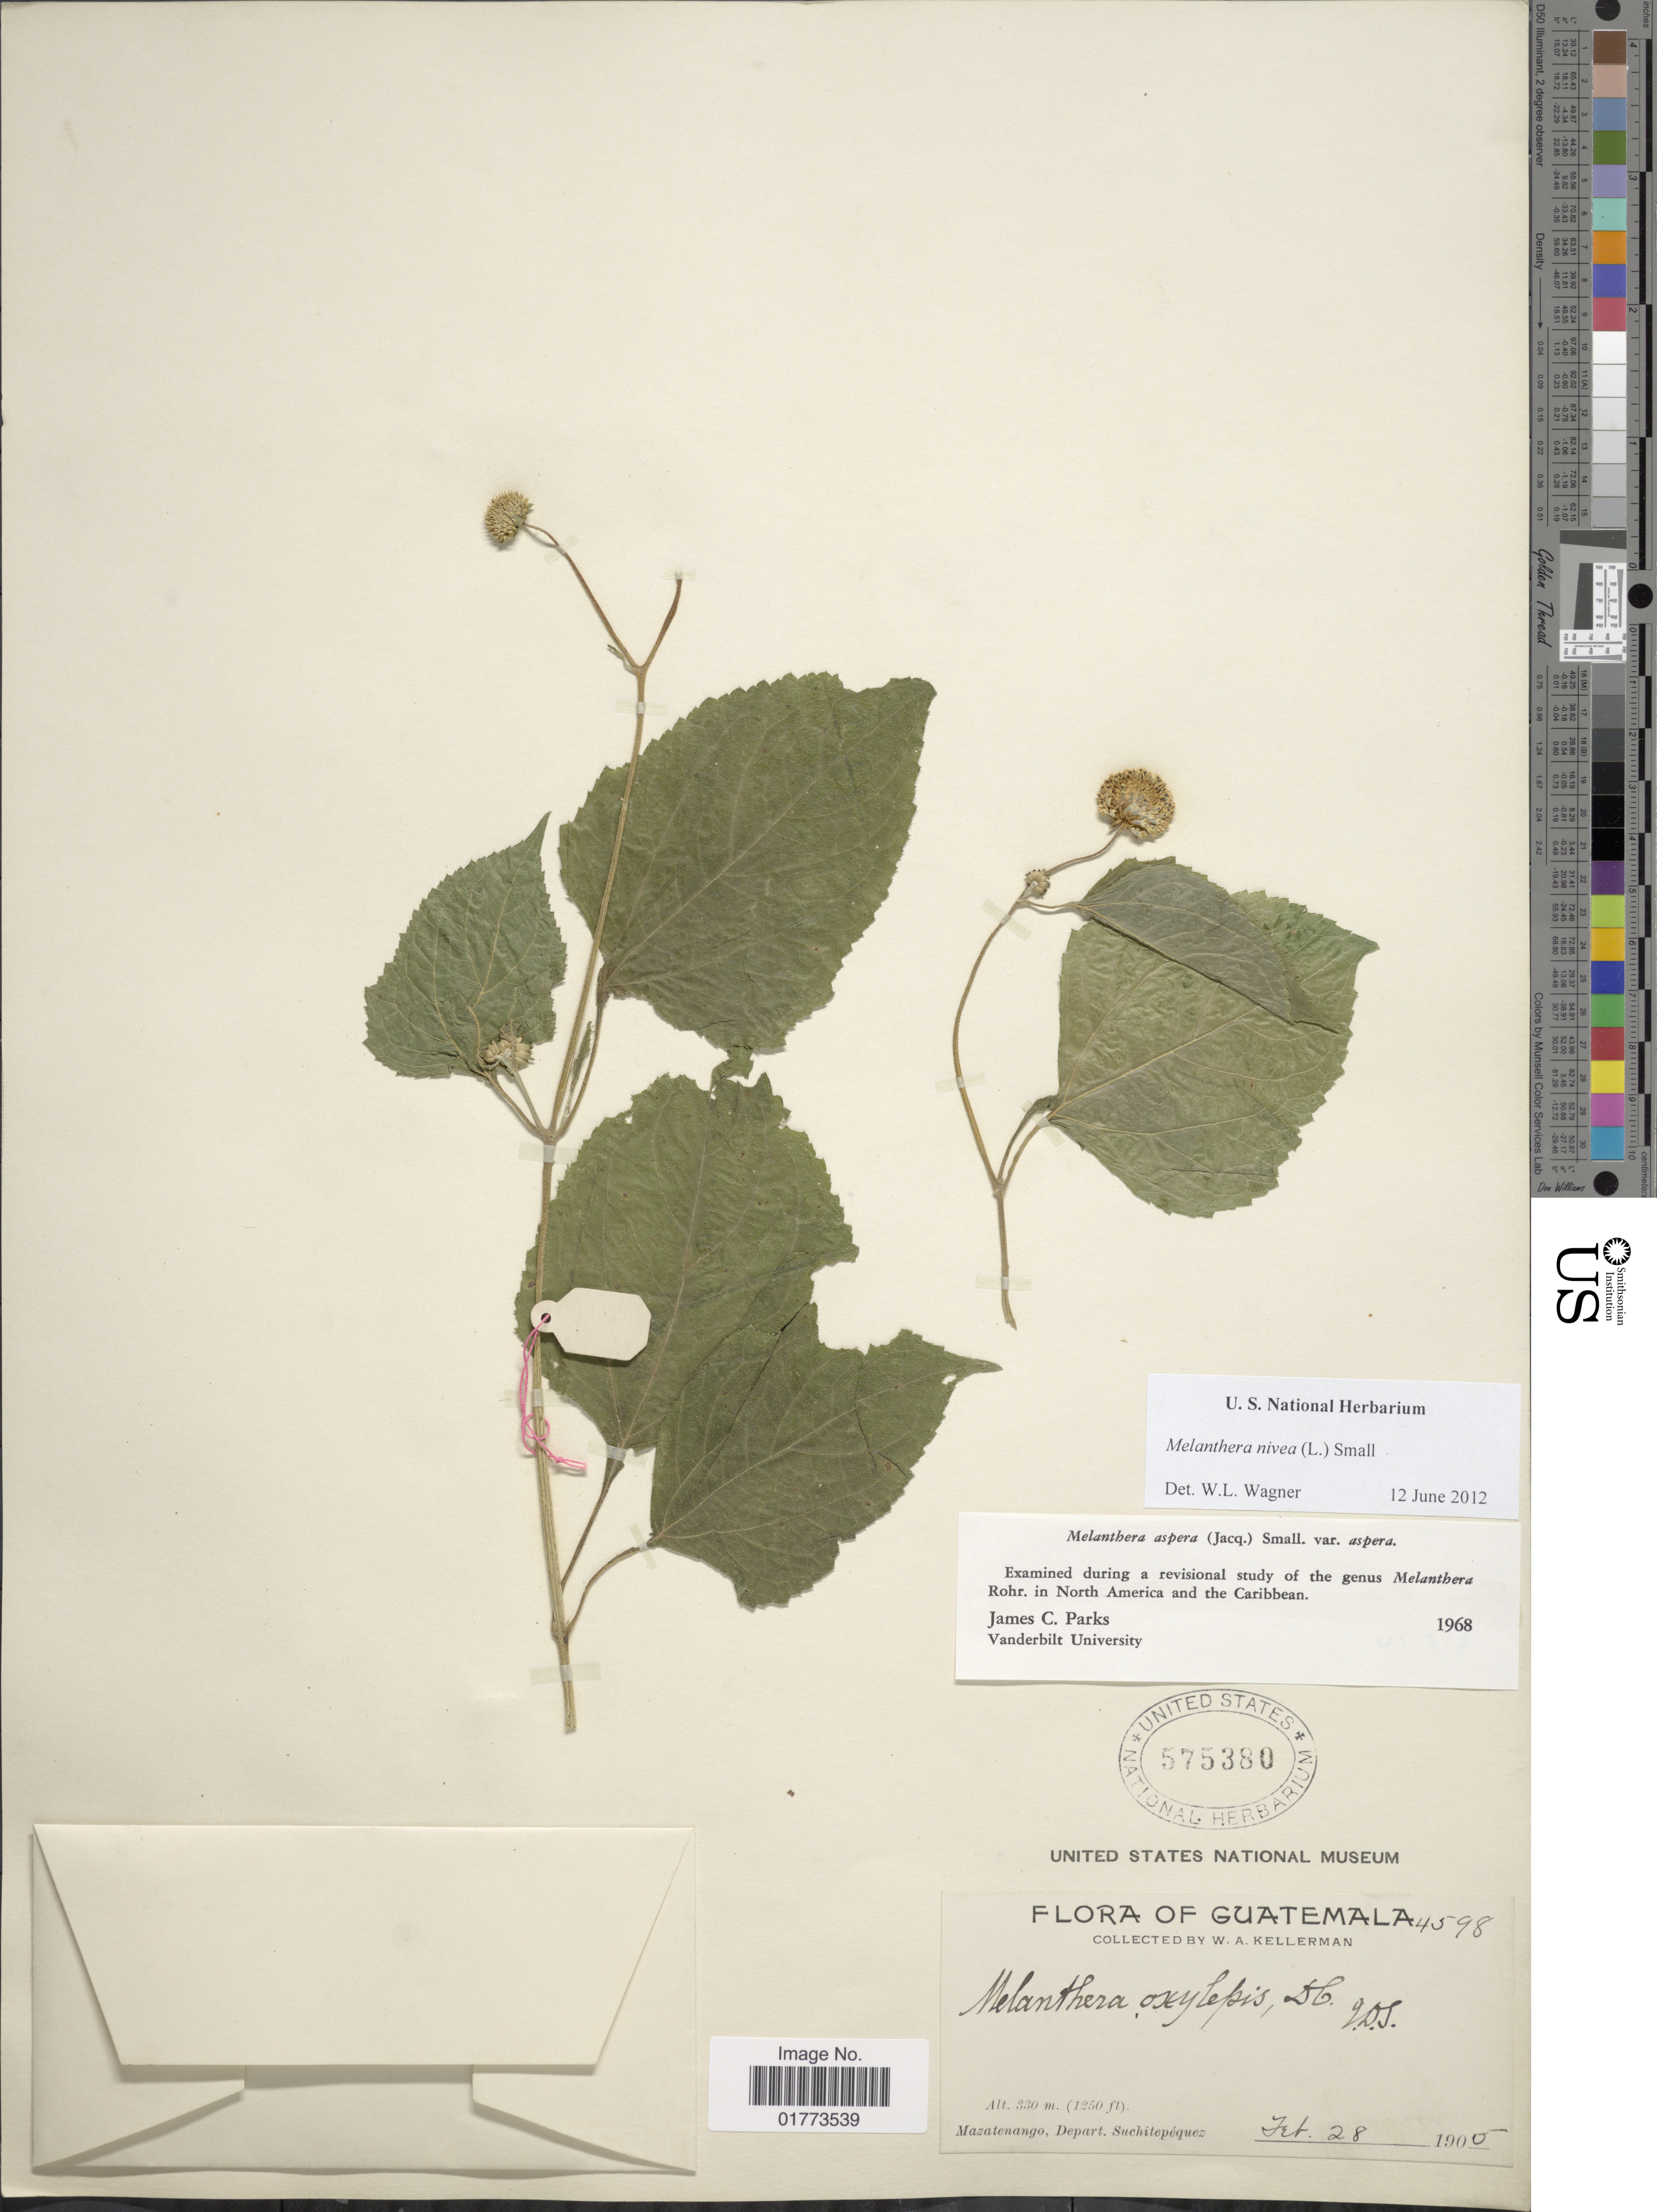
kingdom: Plantae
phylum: Tracheophyta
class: Magnoliopsida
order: Asterales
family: Asteraceae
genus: Melanthera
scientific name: Melanthera nivea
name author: (L.) Small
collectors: W. Kellerman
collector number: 4598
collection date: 1905-02-28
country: Guatemala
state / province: Suchitepéquez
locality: Mazatenango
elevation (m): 330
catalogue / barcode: US 575380